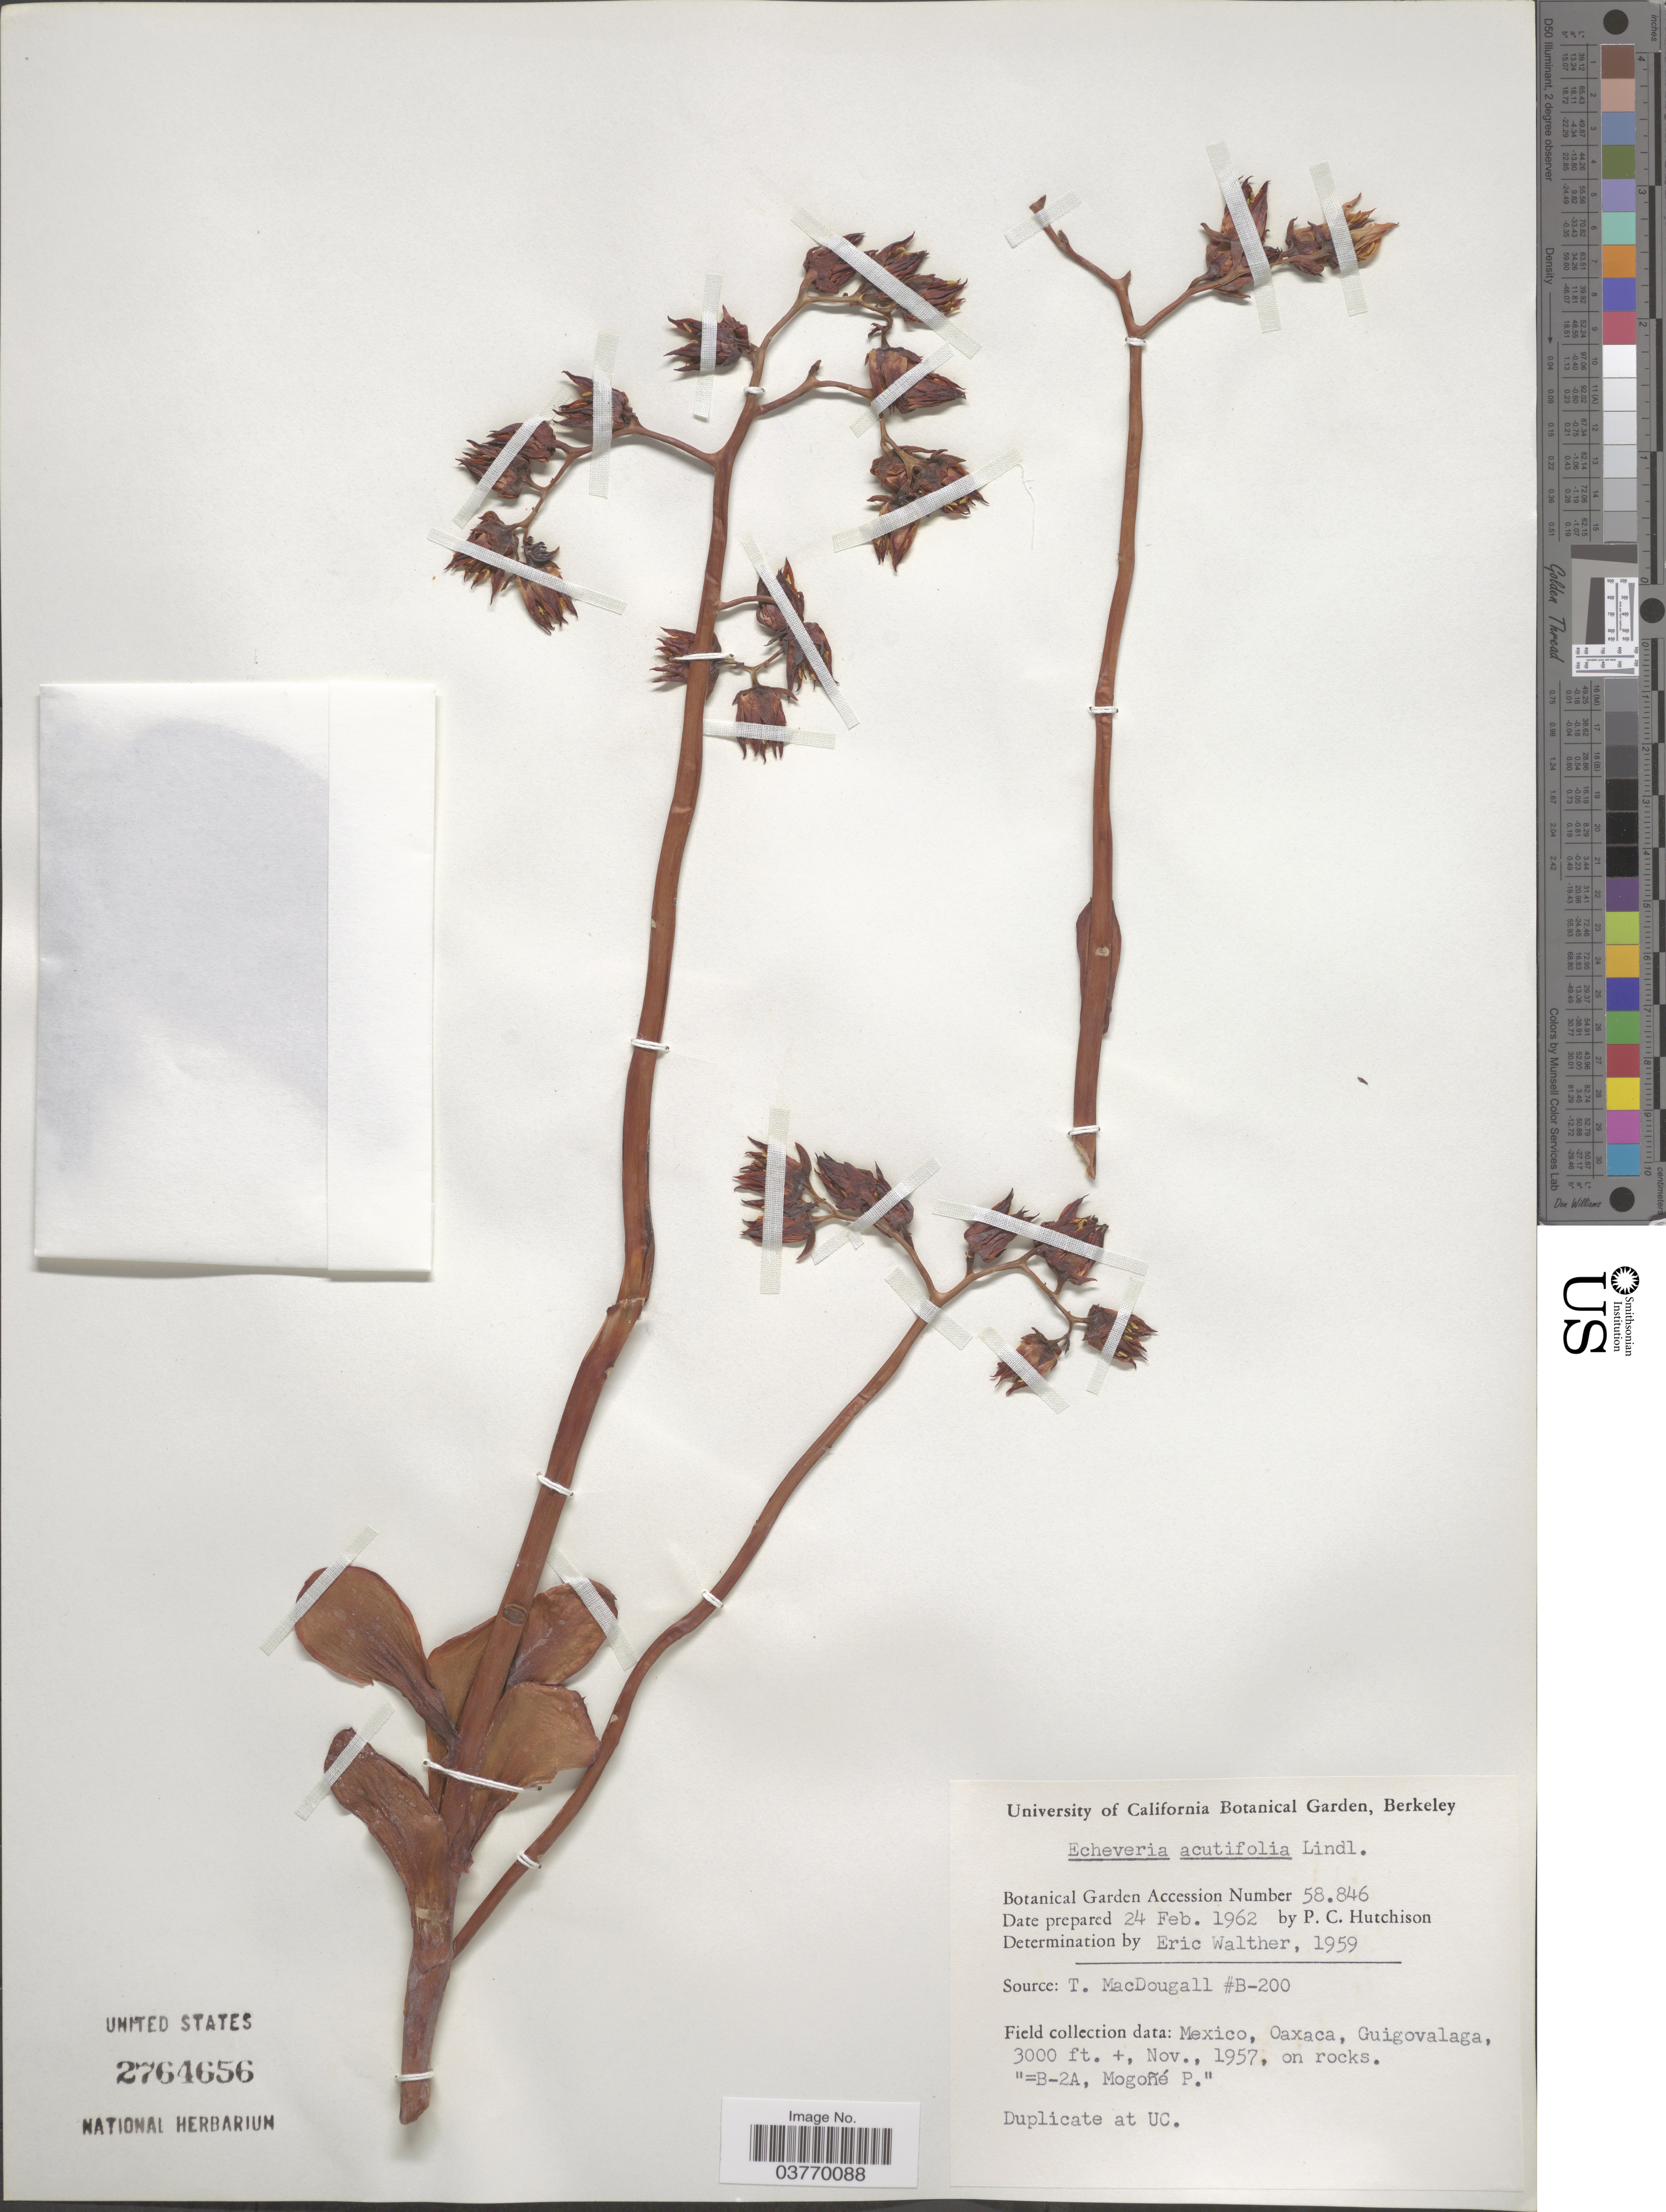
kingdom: Plantae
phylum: Tracheophyta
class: Magnoliopsida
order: Saxifragales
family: Crassulaceae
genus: Echeveria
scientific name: Echeveria acutifolia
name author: Lindl.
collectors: P. C. Hutchison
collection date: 1962-02-24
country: United States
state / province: California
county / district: Alameda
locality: University of California Botanical Garden, Berkeley.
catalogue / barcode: US 2764656